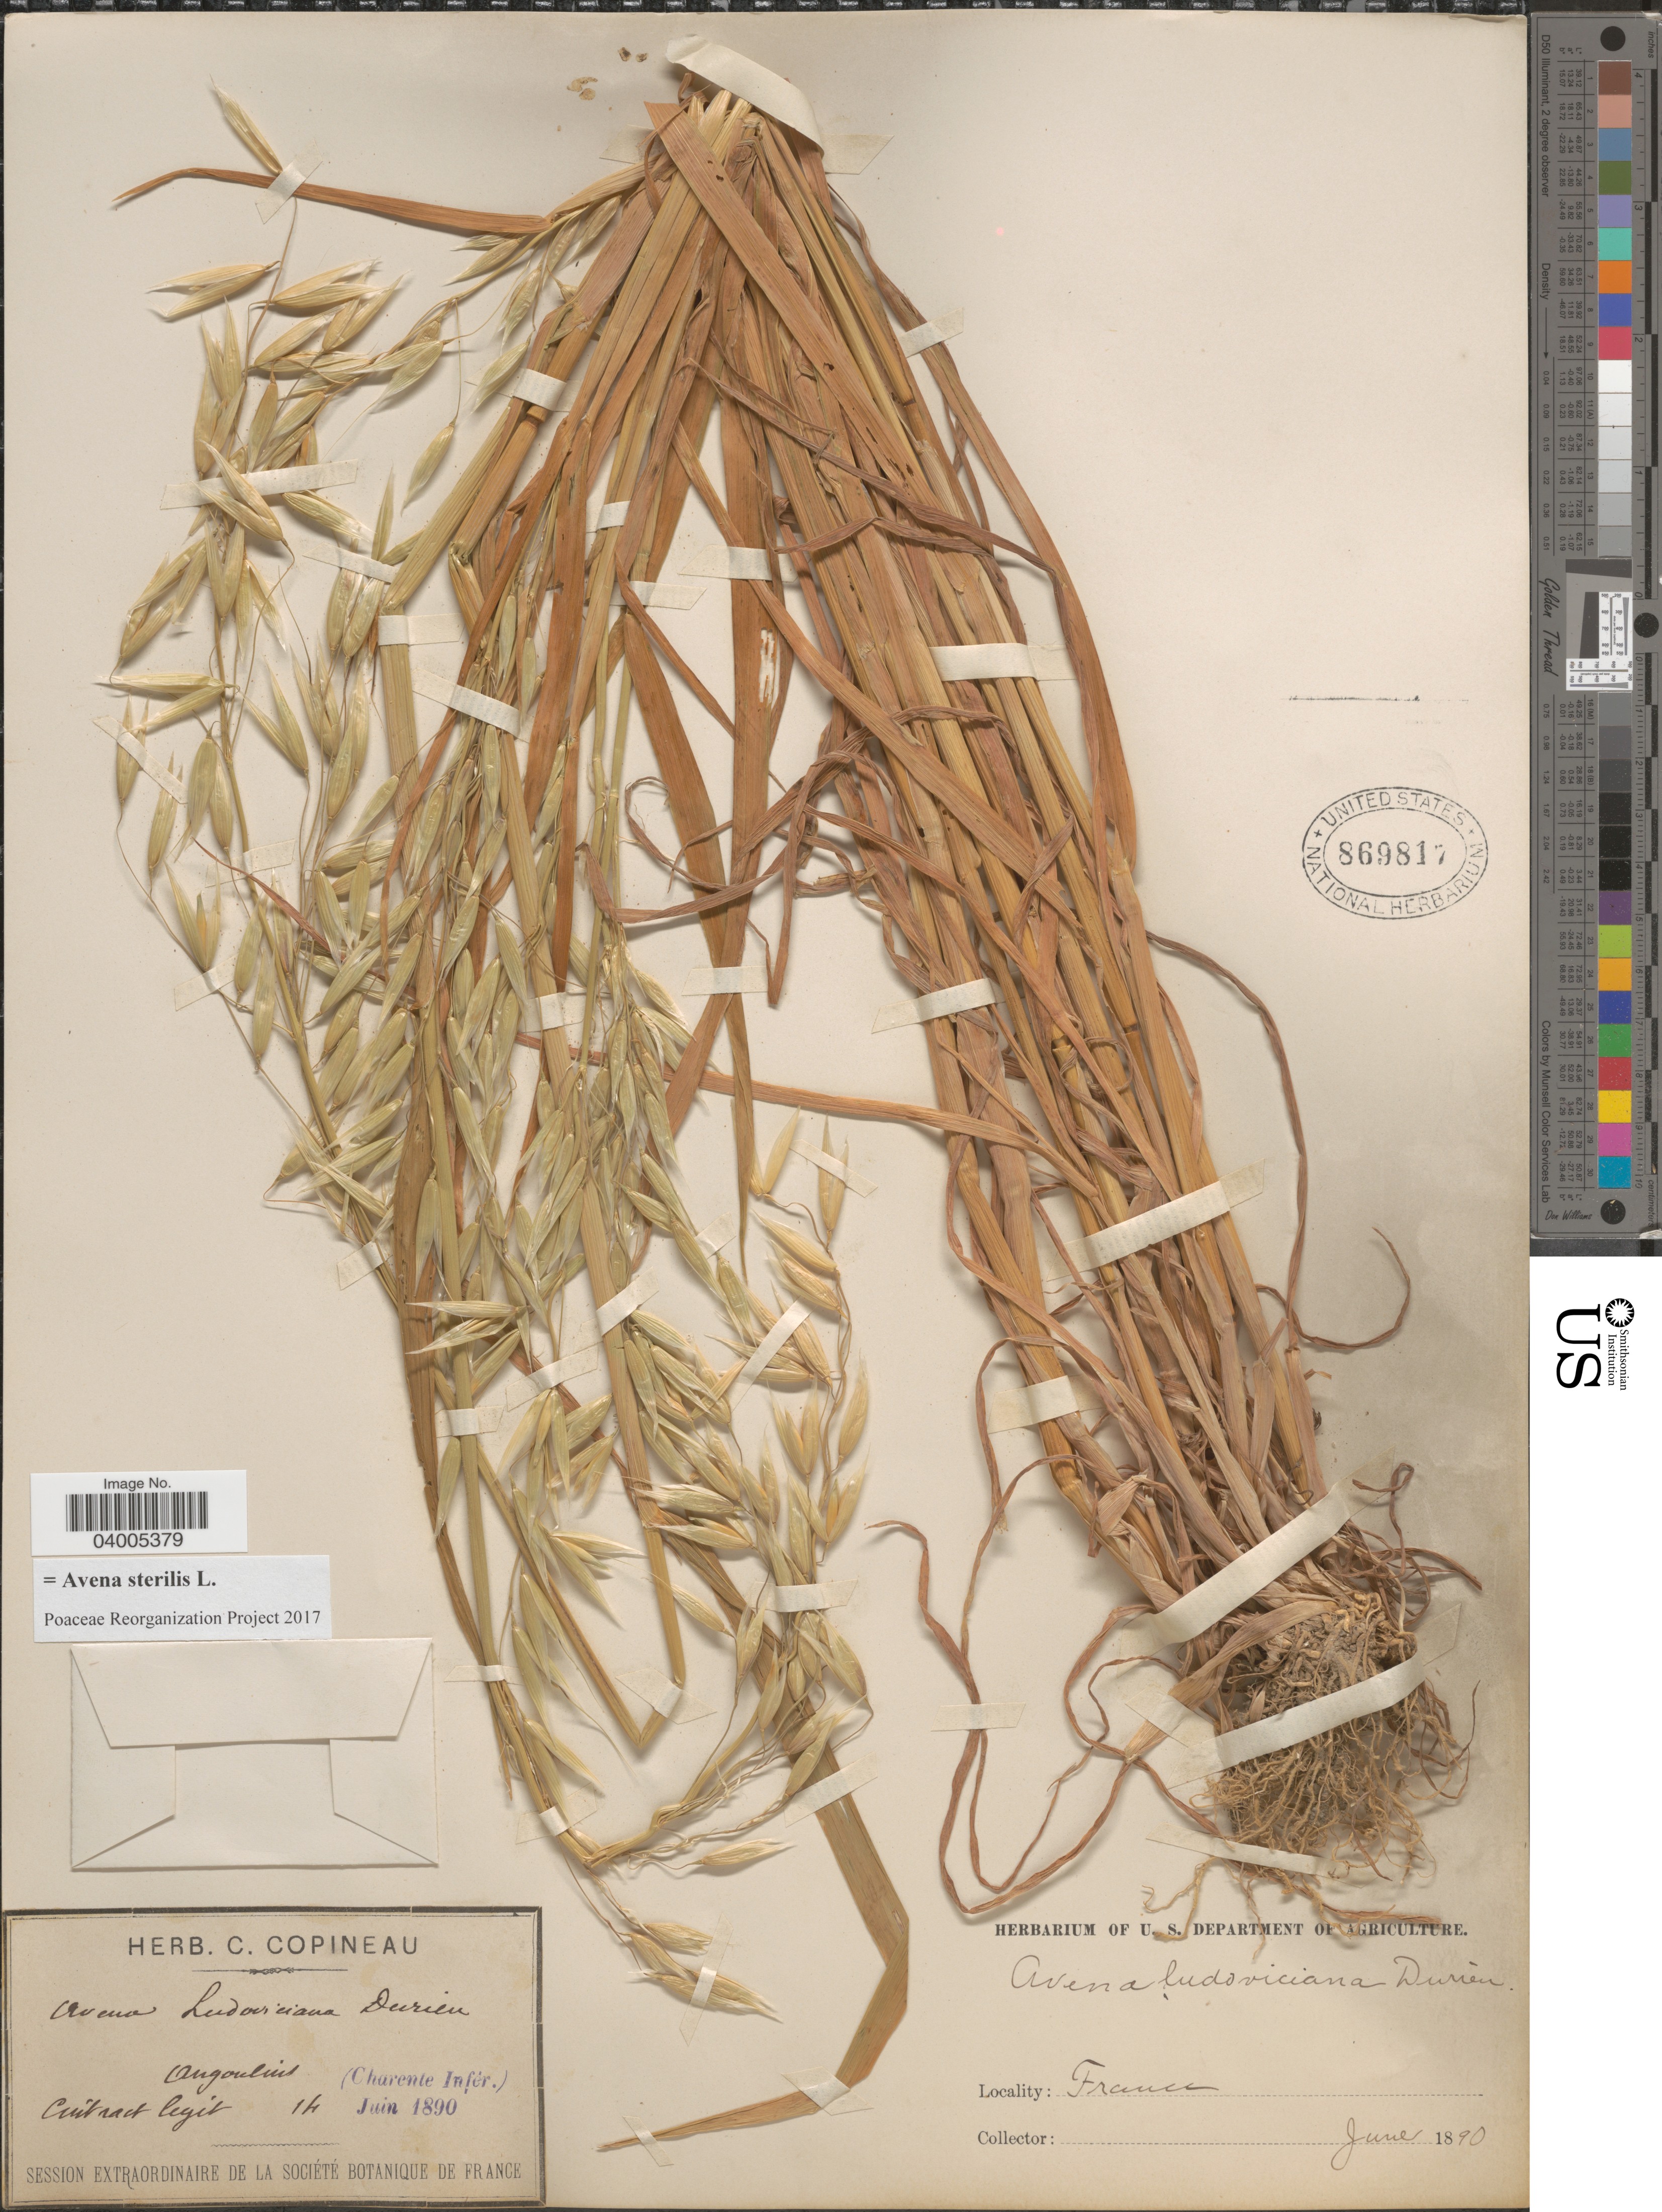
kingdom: Plantae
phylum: Tracheophyta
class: Liliopsida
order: Poales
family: Poaceae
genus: Avena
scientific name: Avena sterilis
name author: L.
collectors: Cintract, --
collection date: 1890-06-14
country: France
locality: Angoulins (Charente Infér.).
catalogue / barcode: US 869817